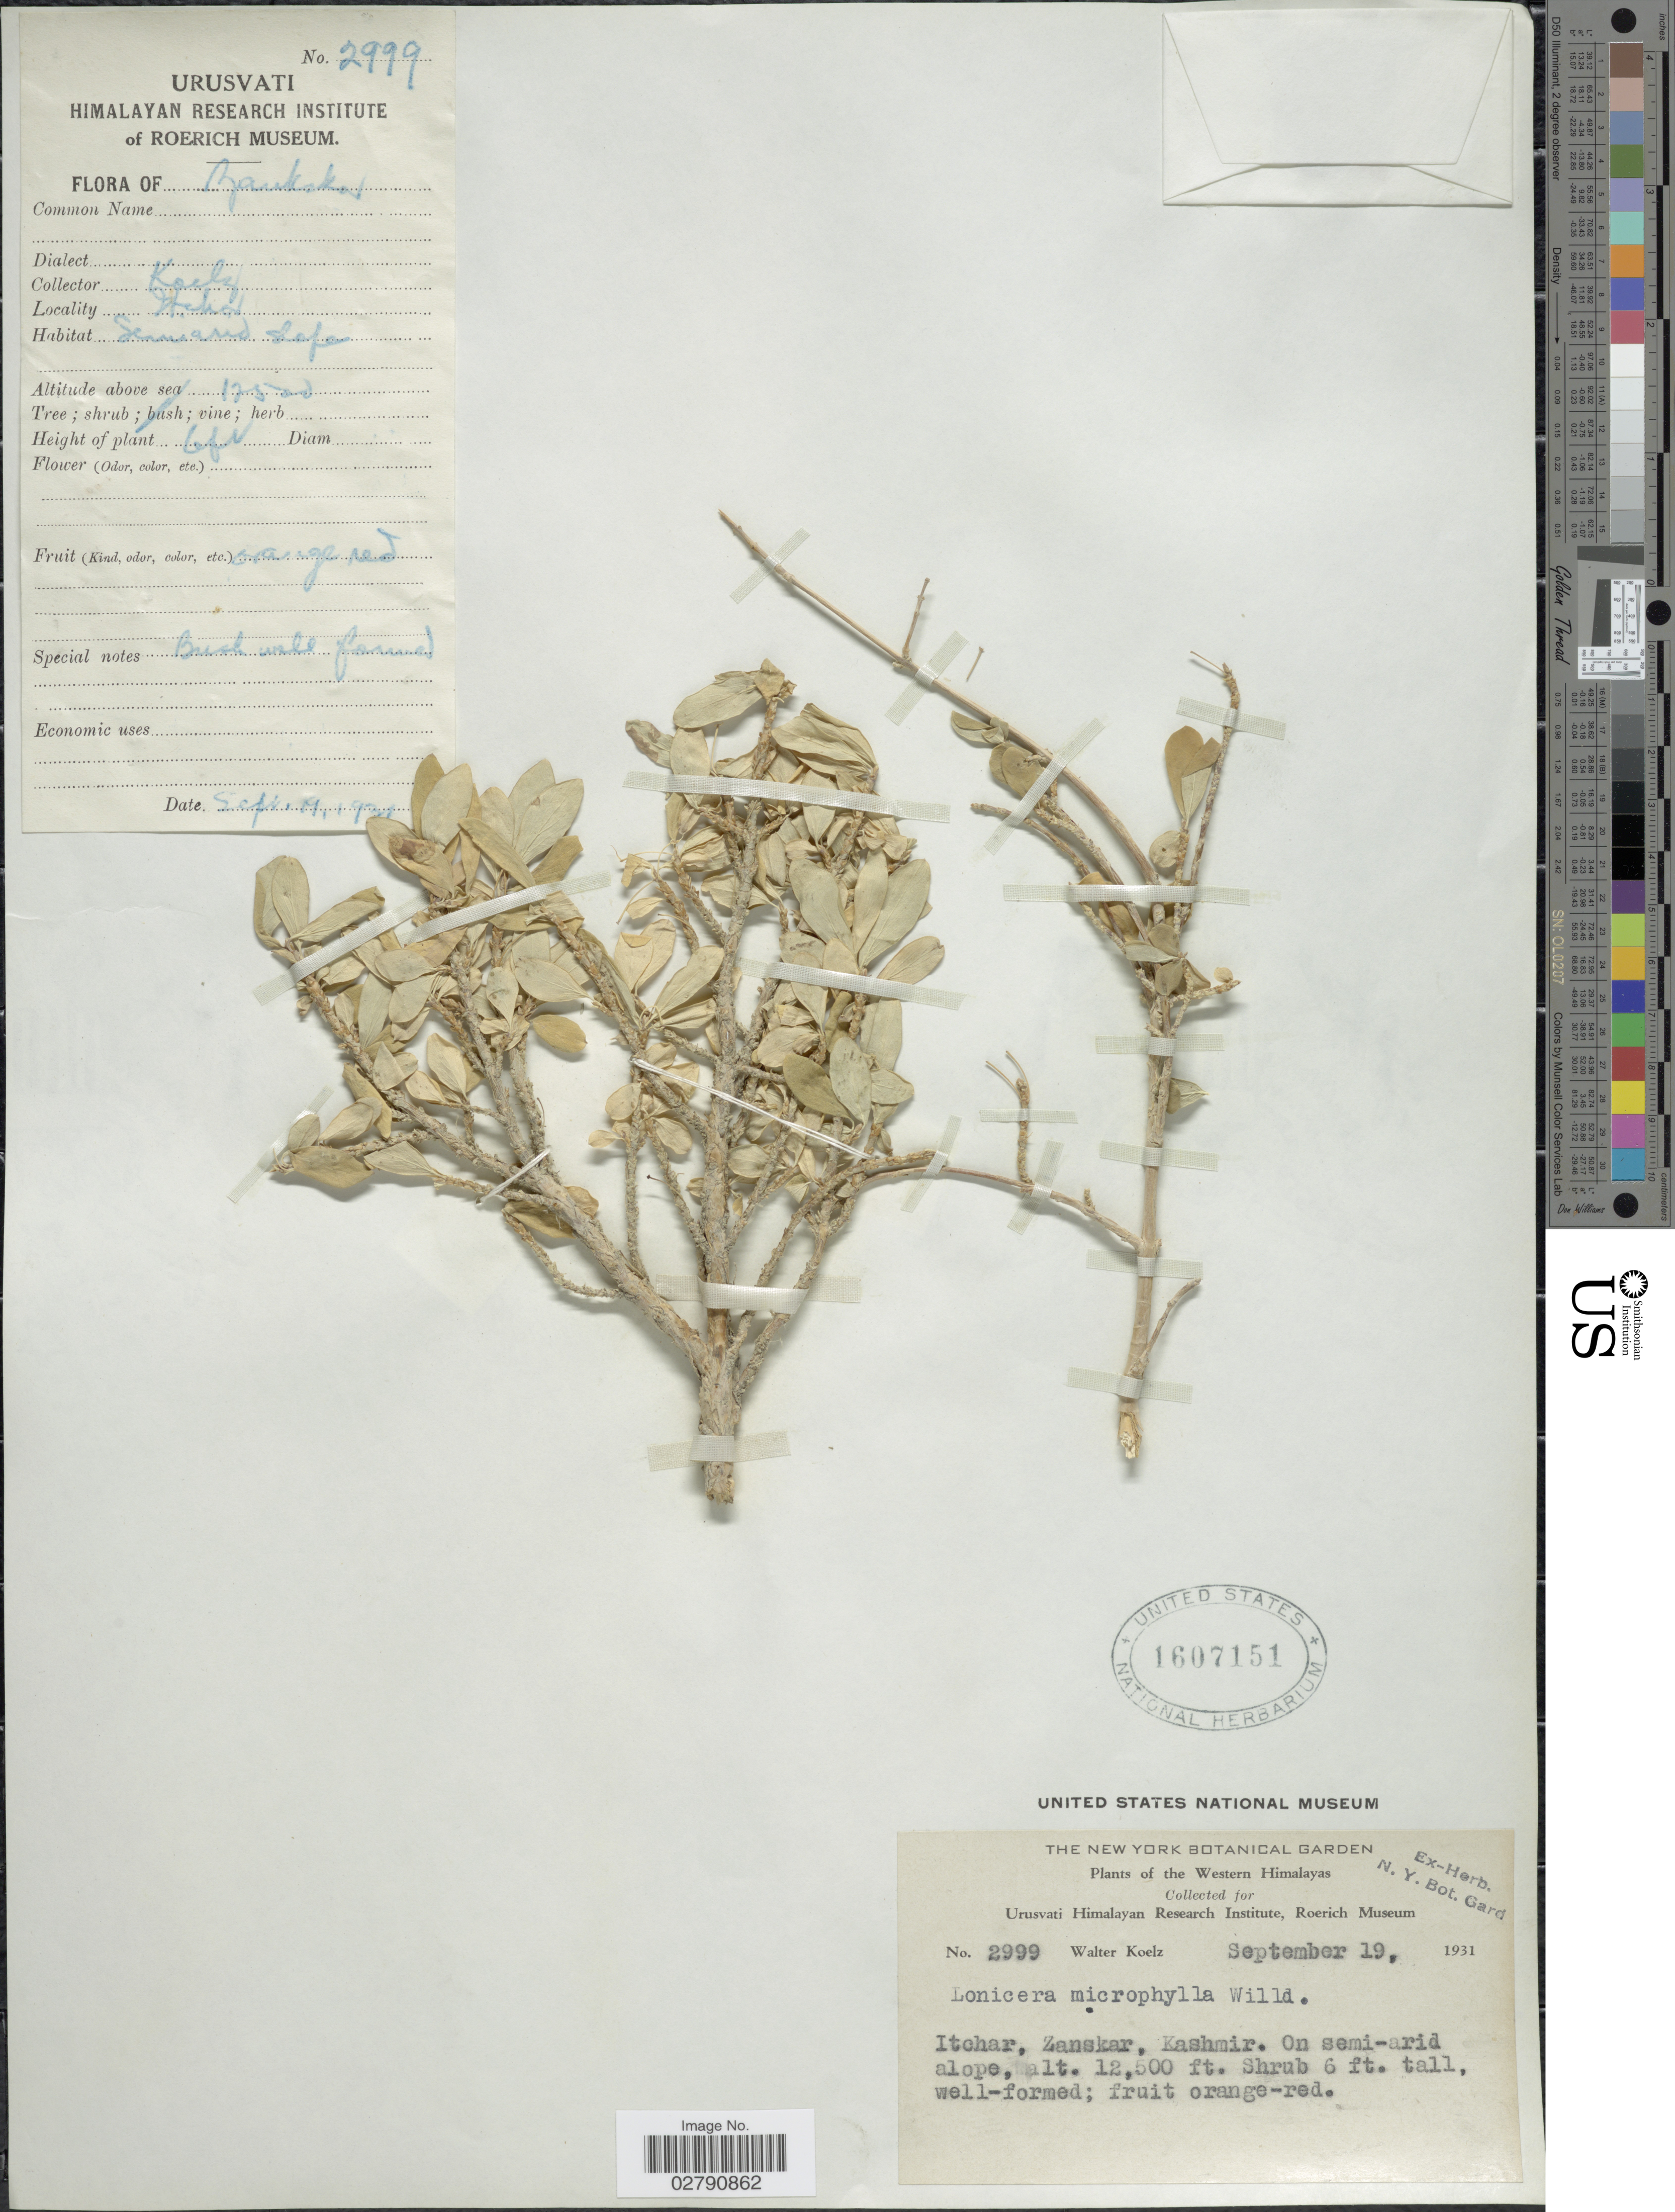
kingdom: Plantae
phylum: Tracheophyta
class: Magnoliopsida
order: Dipsacales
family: Caprifoliaceae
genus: Lonicera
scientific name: Lonicera microphylla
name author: Willd. ex Schult.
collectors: W. N. Koelz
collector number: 2999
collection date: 1931-09-19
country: India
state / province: Jammu and Kashmir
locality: Western Himalayas. Itchar, Zanskar, Kashmir.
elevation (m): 3810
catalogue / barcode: US 1607151